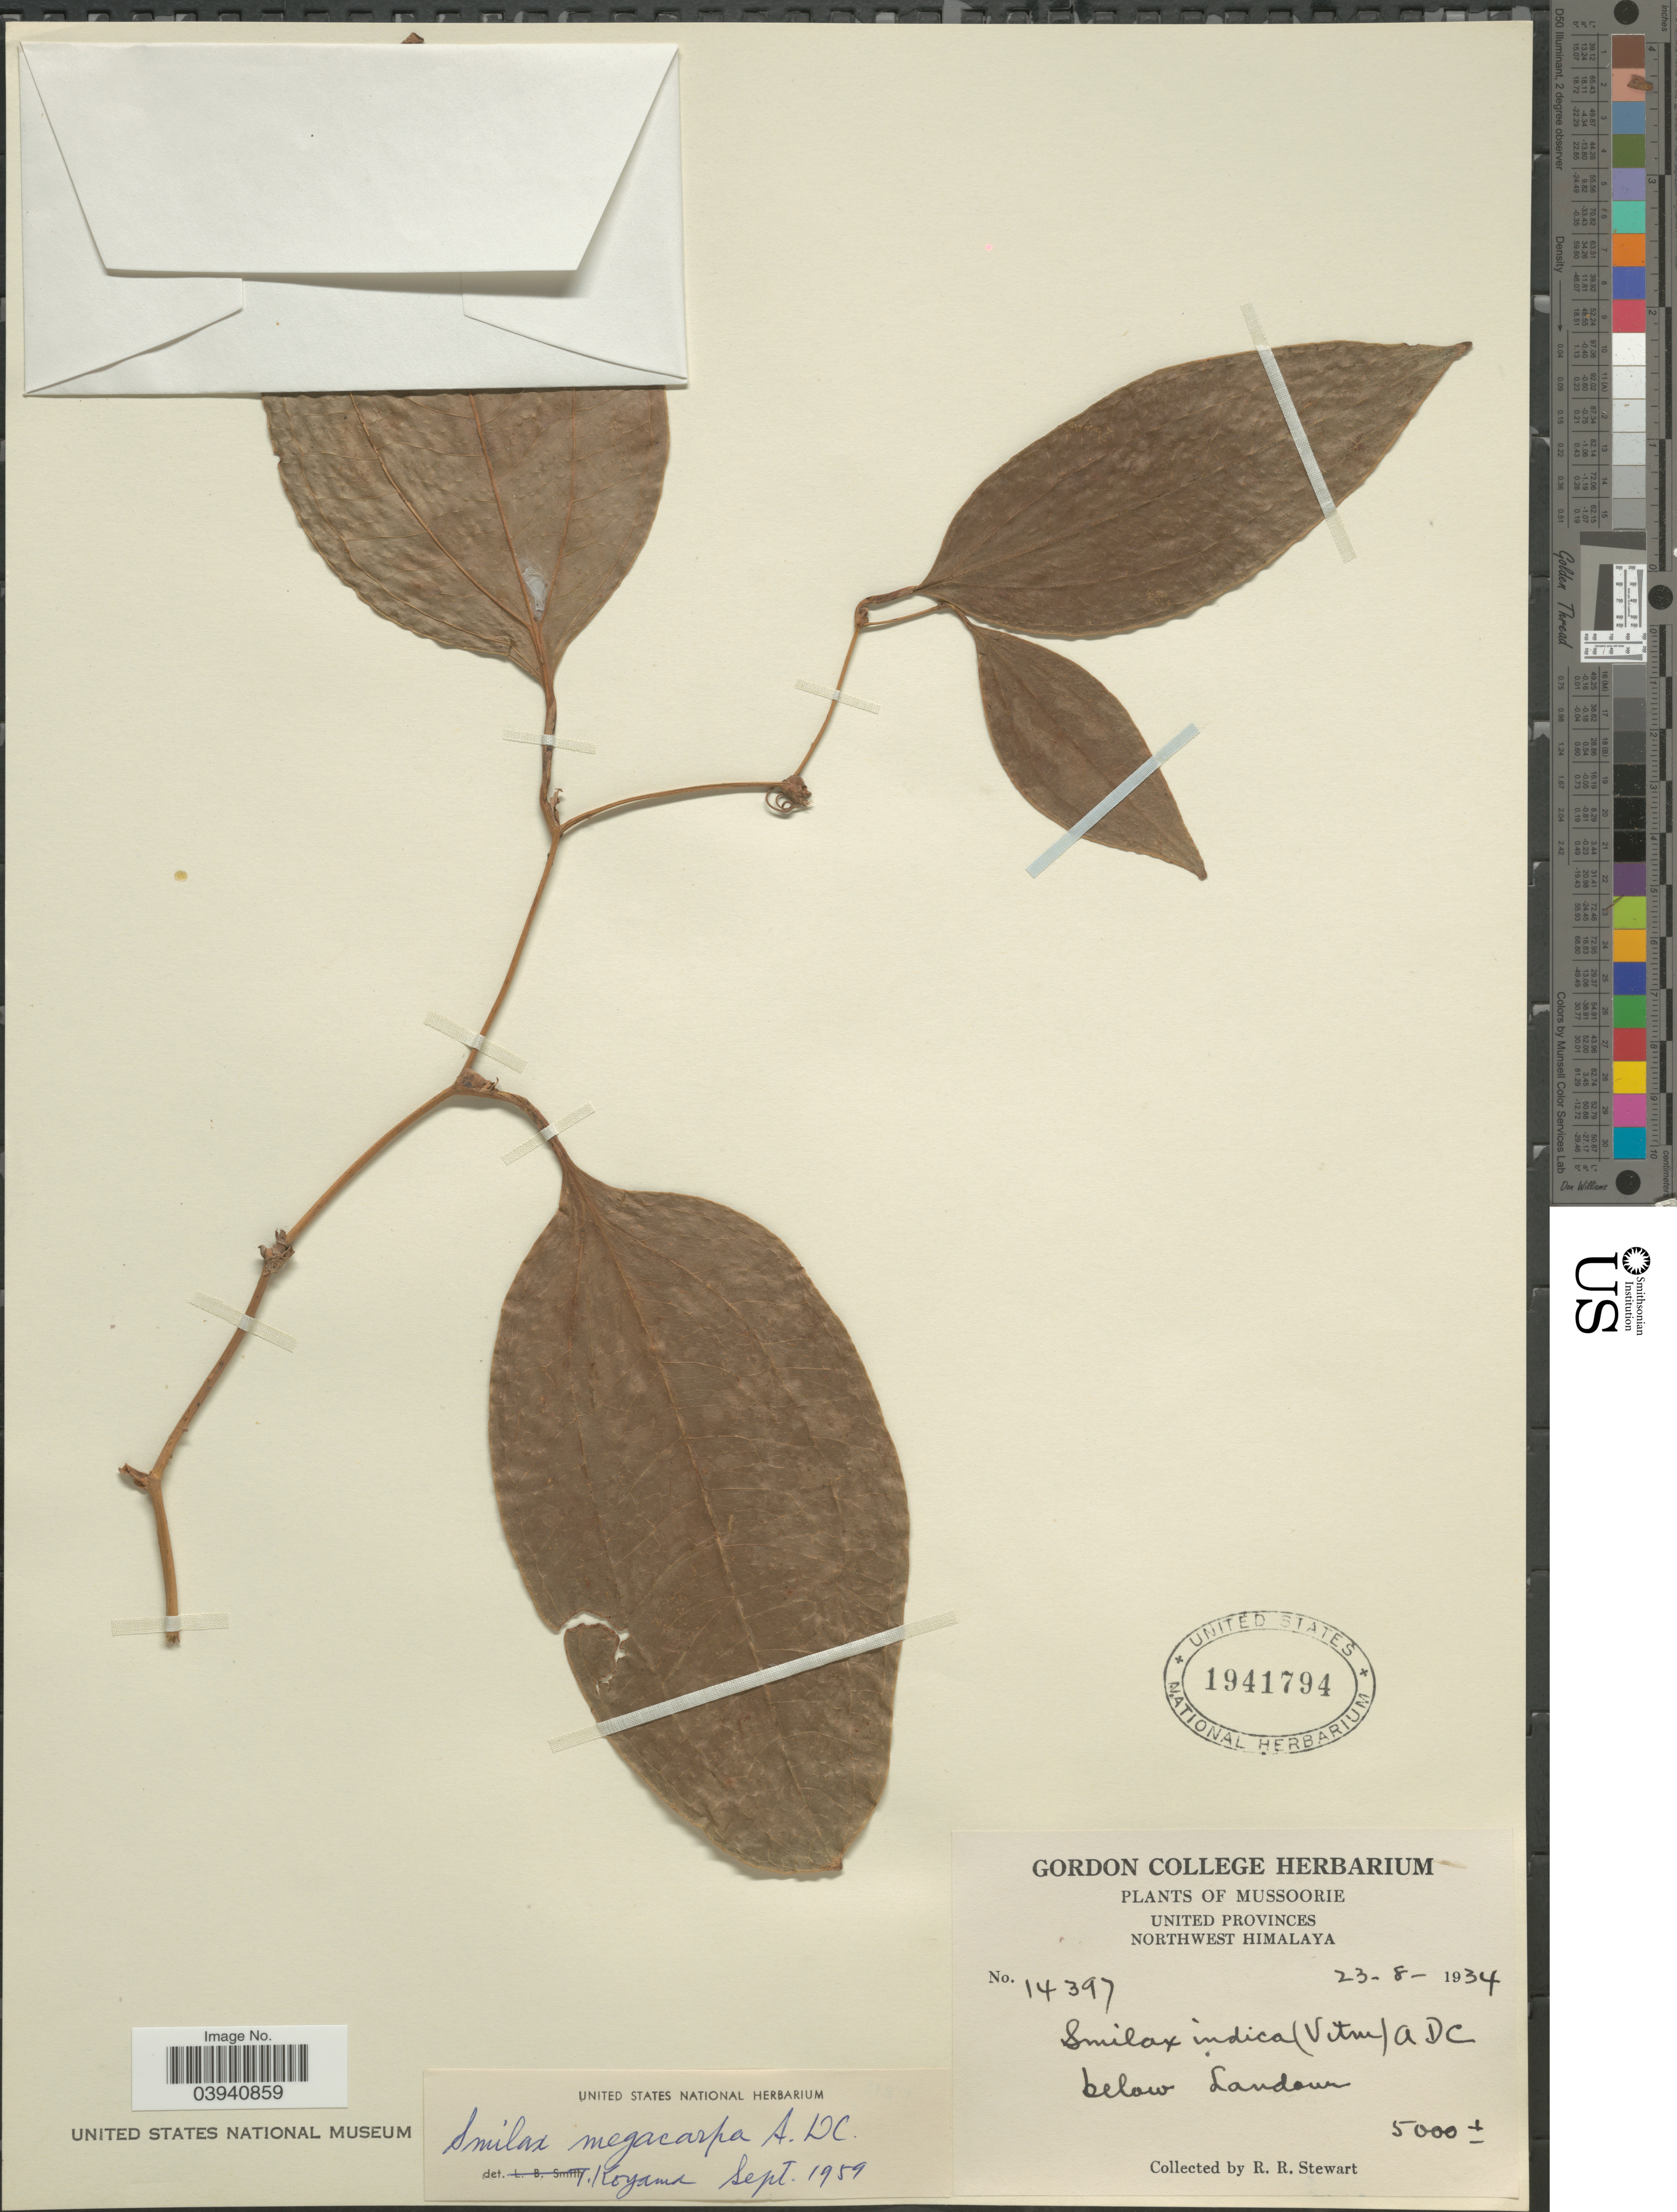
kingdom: Plantae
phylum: Tracheophyta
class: Liliopsida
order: Liliales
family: Smilacaceae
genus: Smilax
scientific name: Smilax megacarpa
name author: Morong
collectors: R. Stewart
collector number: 14397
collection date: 1934-08-23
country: India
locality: Mussoorie. United Provinces. Northwest Himalaya. Below Landour.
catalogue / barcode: US 1941794